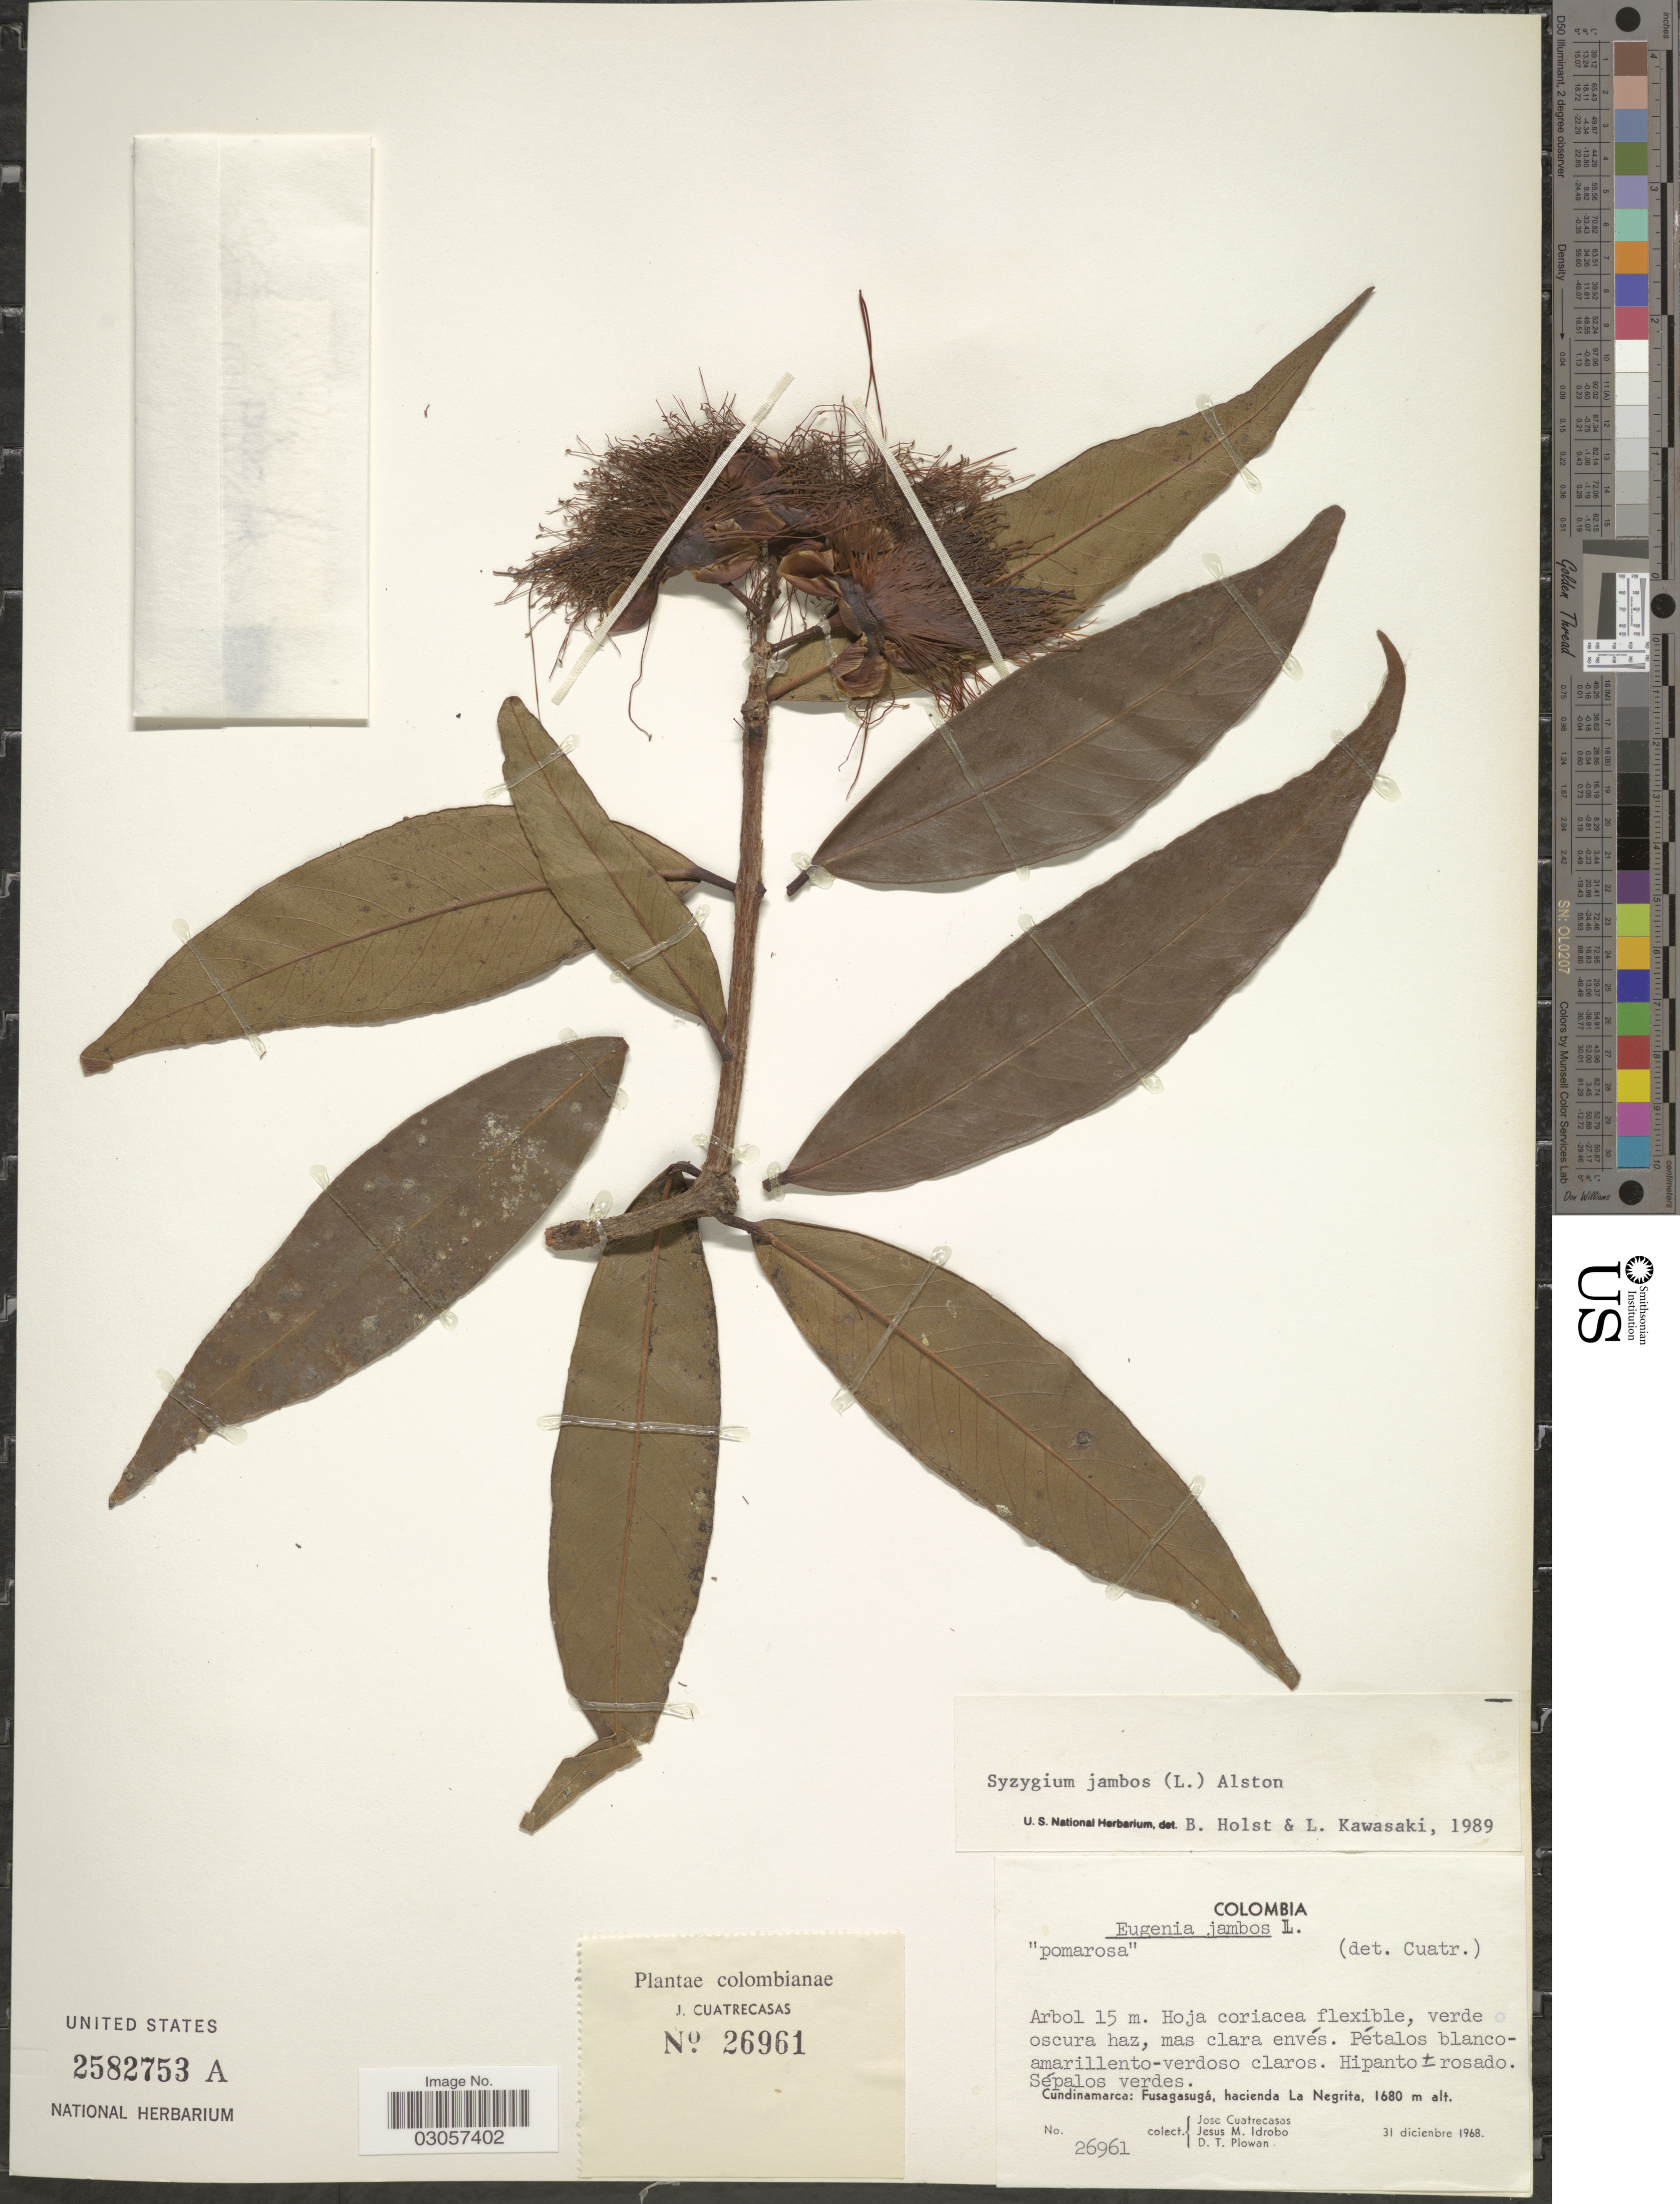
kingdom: Plantae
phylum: Tracheophyta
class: Magnoliopsida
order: Myrtales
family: Myrtaceae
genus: Syzygium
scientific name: Syzygium jambos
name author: (L.) Alston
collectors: J. Cuatrecasas, J. M. Idrobo & D. Plowan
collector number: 26961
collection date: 1968-12-31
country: Colombia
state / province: Cundinamarca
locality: Cundinamarca: Fusagasugá, hacienda La Negrita.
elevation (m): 1680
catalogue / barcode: US 2582753A